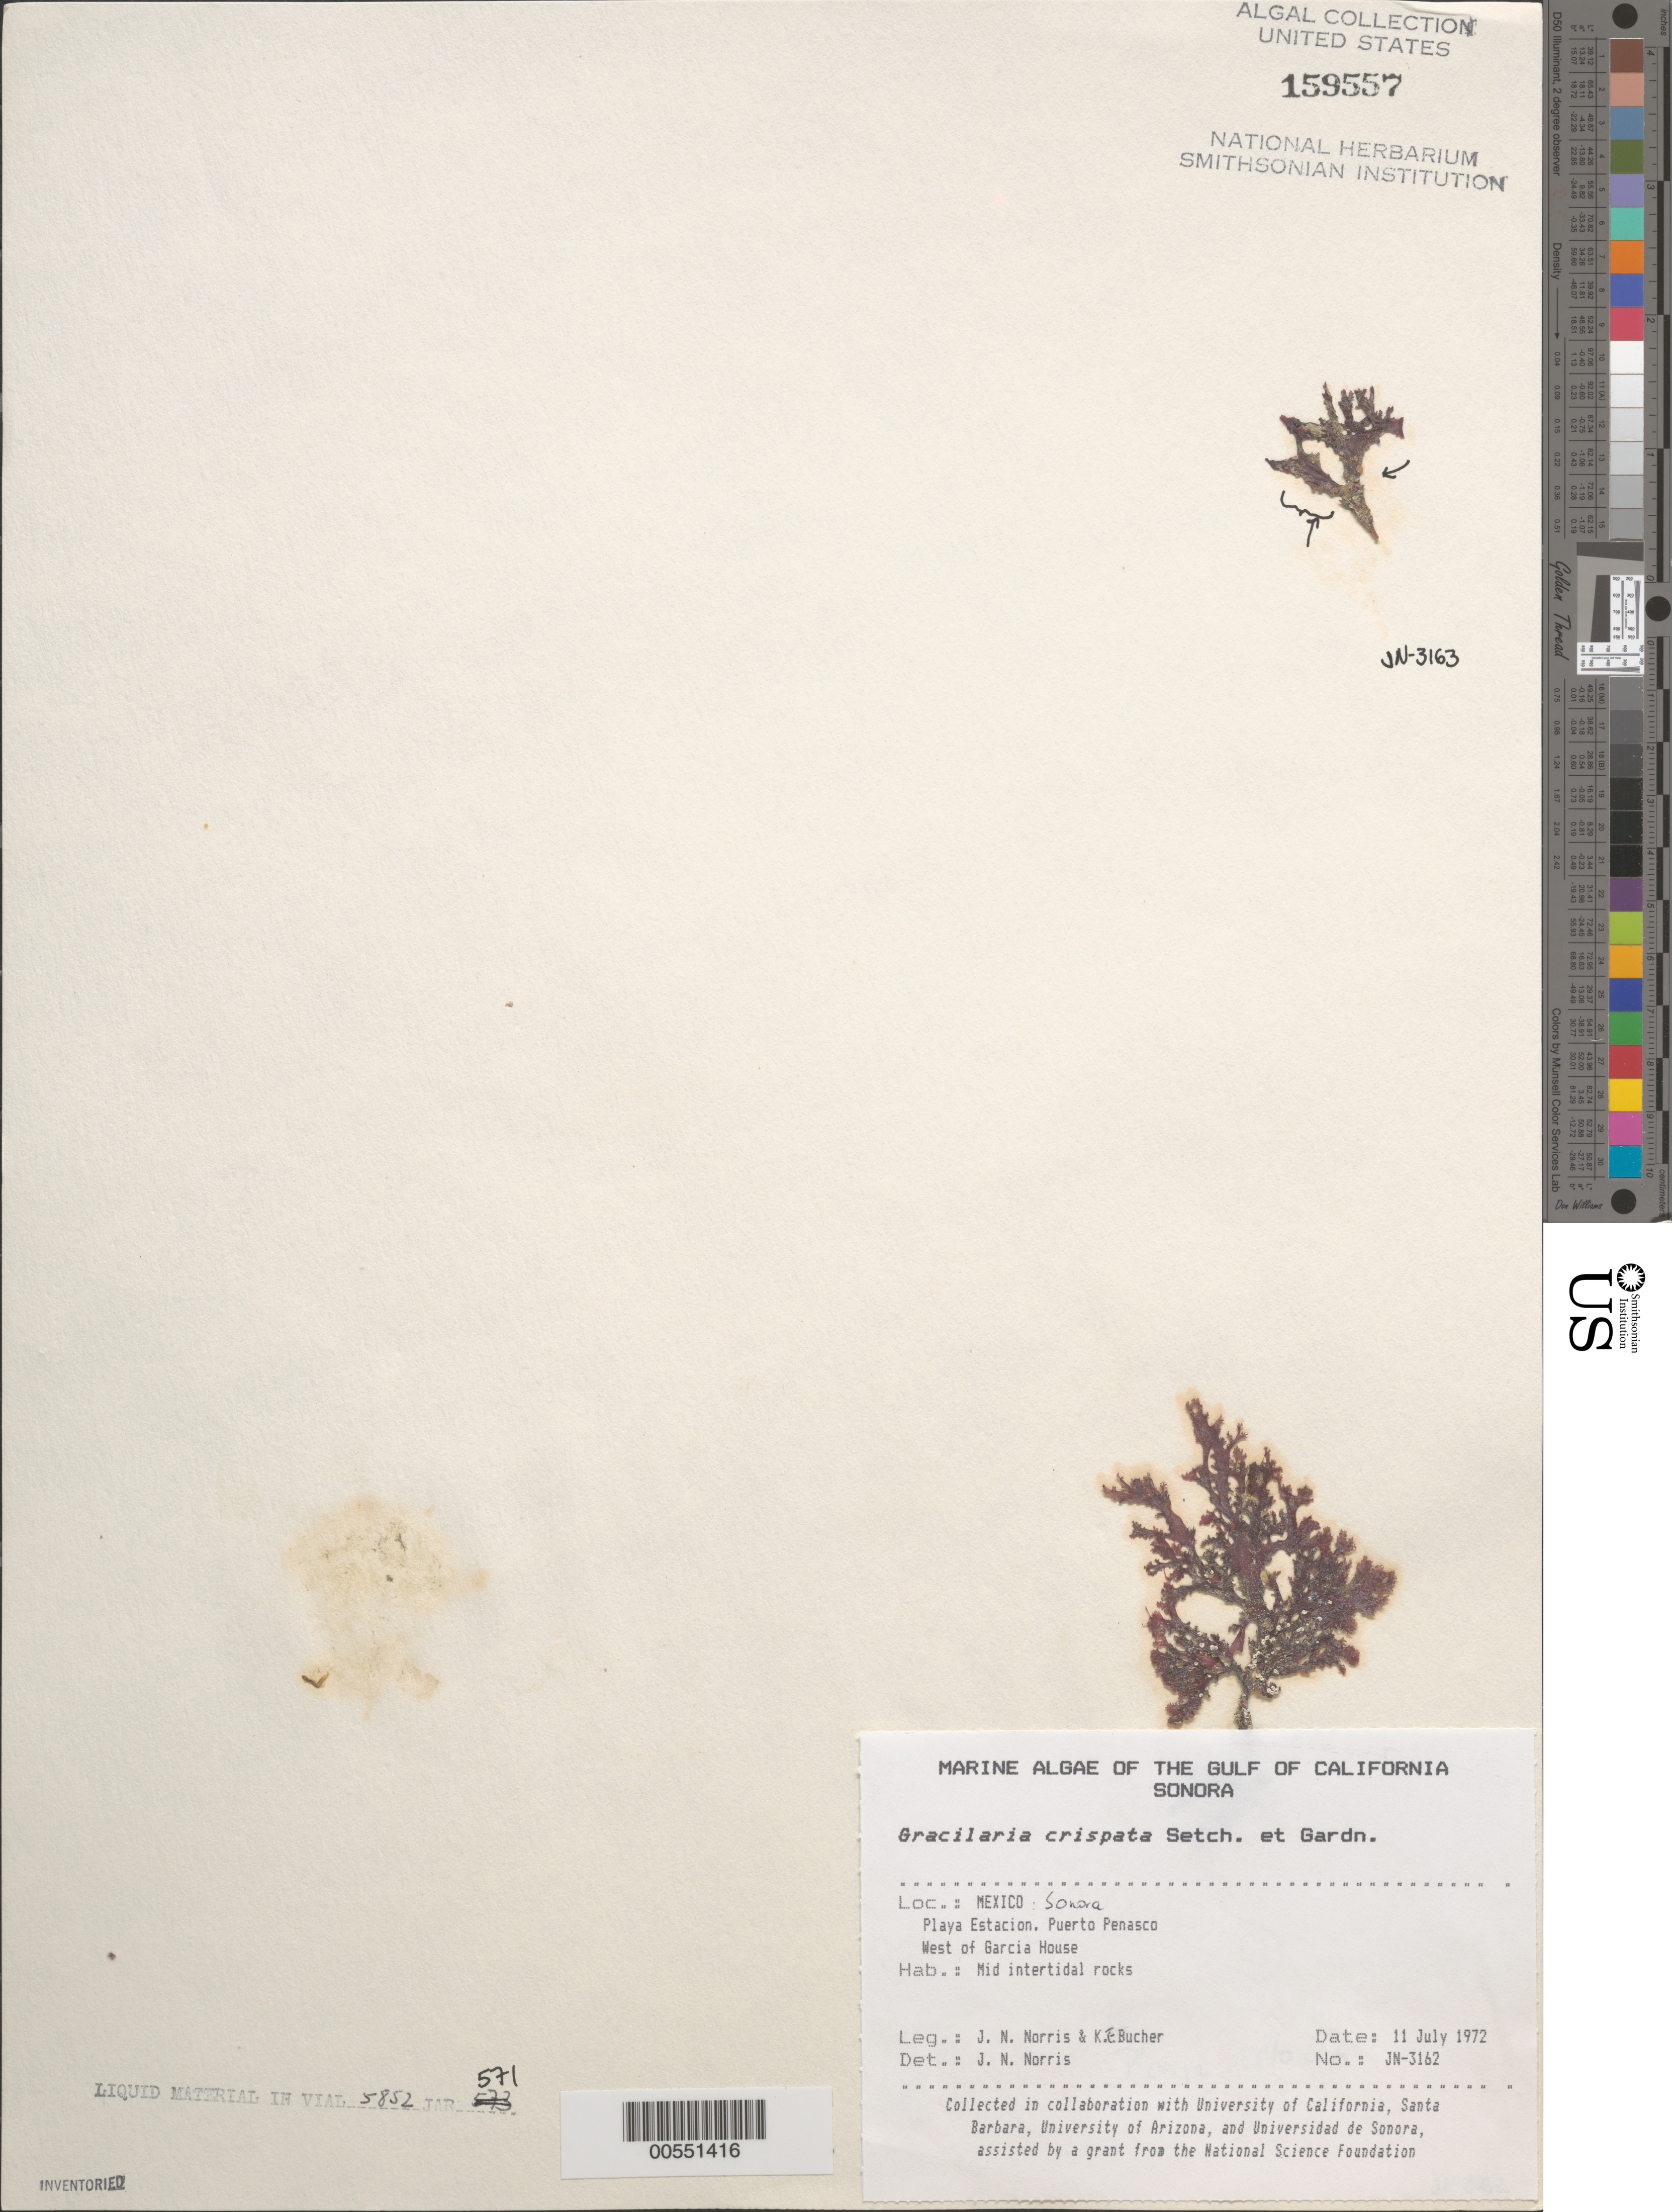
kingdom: Plantae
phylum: Rhodophyta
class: Florideophyceae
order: Gracilariales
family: Gracilariaceae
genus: Gracilaria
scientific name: Gracilaria crispata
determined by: Norris, James N.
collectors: J. N. Norris & K. E. Bucher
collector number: JN-3162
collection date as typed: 11 Jul 1972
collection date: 1972-07-11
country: Mexico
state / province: Sonora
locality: Playa Estacion, Puerto Penasco, west of Garcia House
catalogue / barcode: US 159557